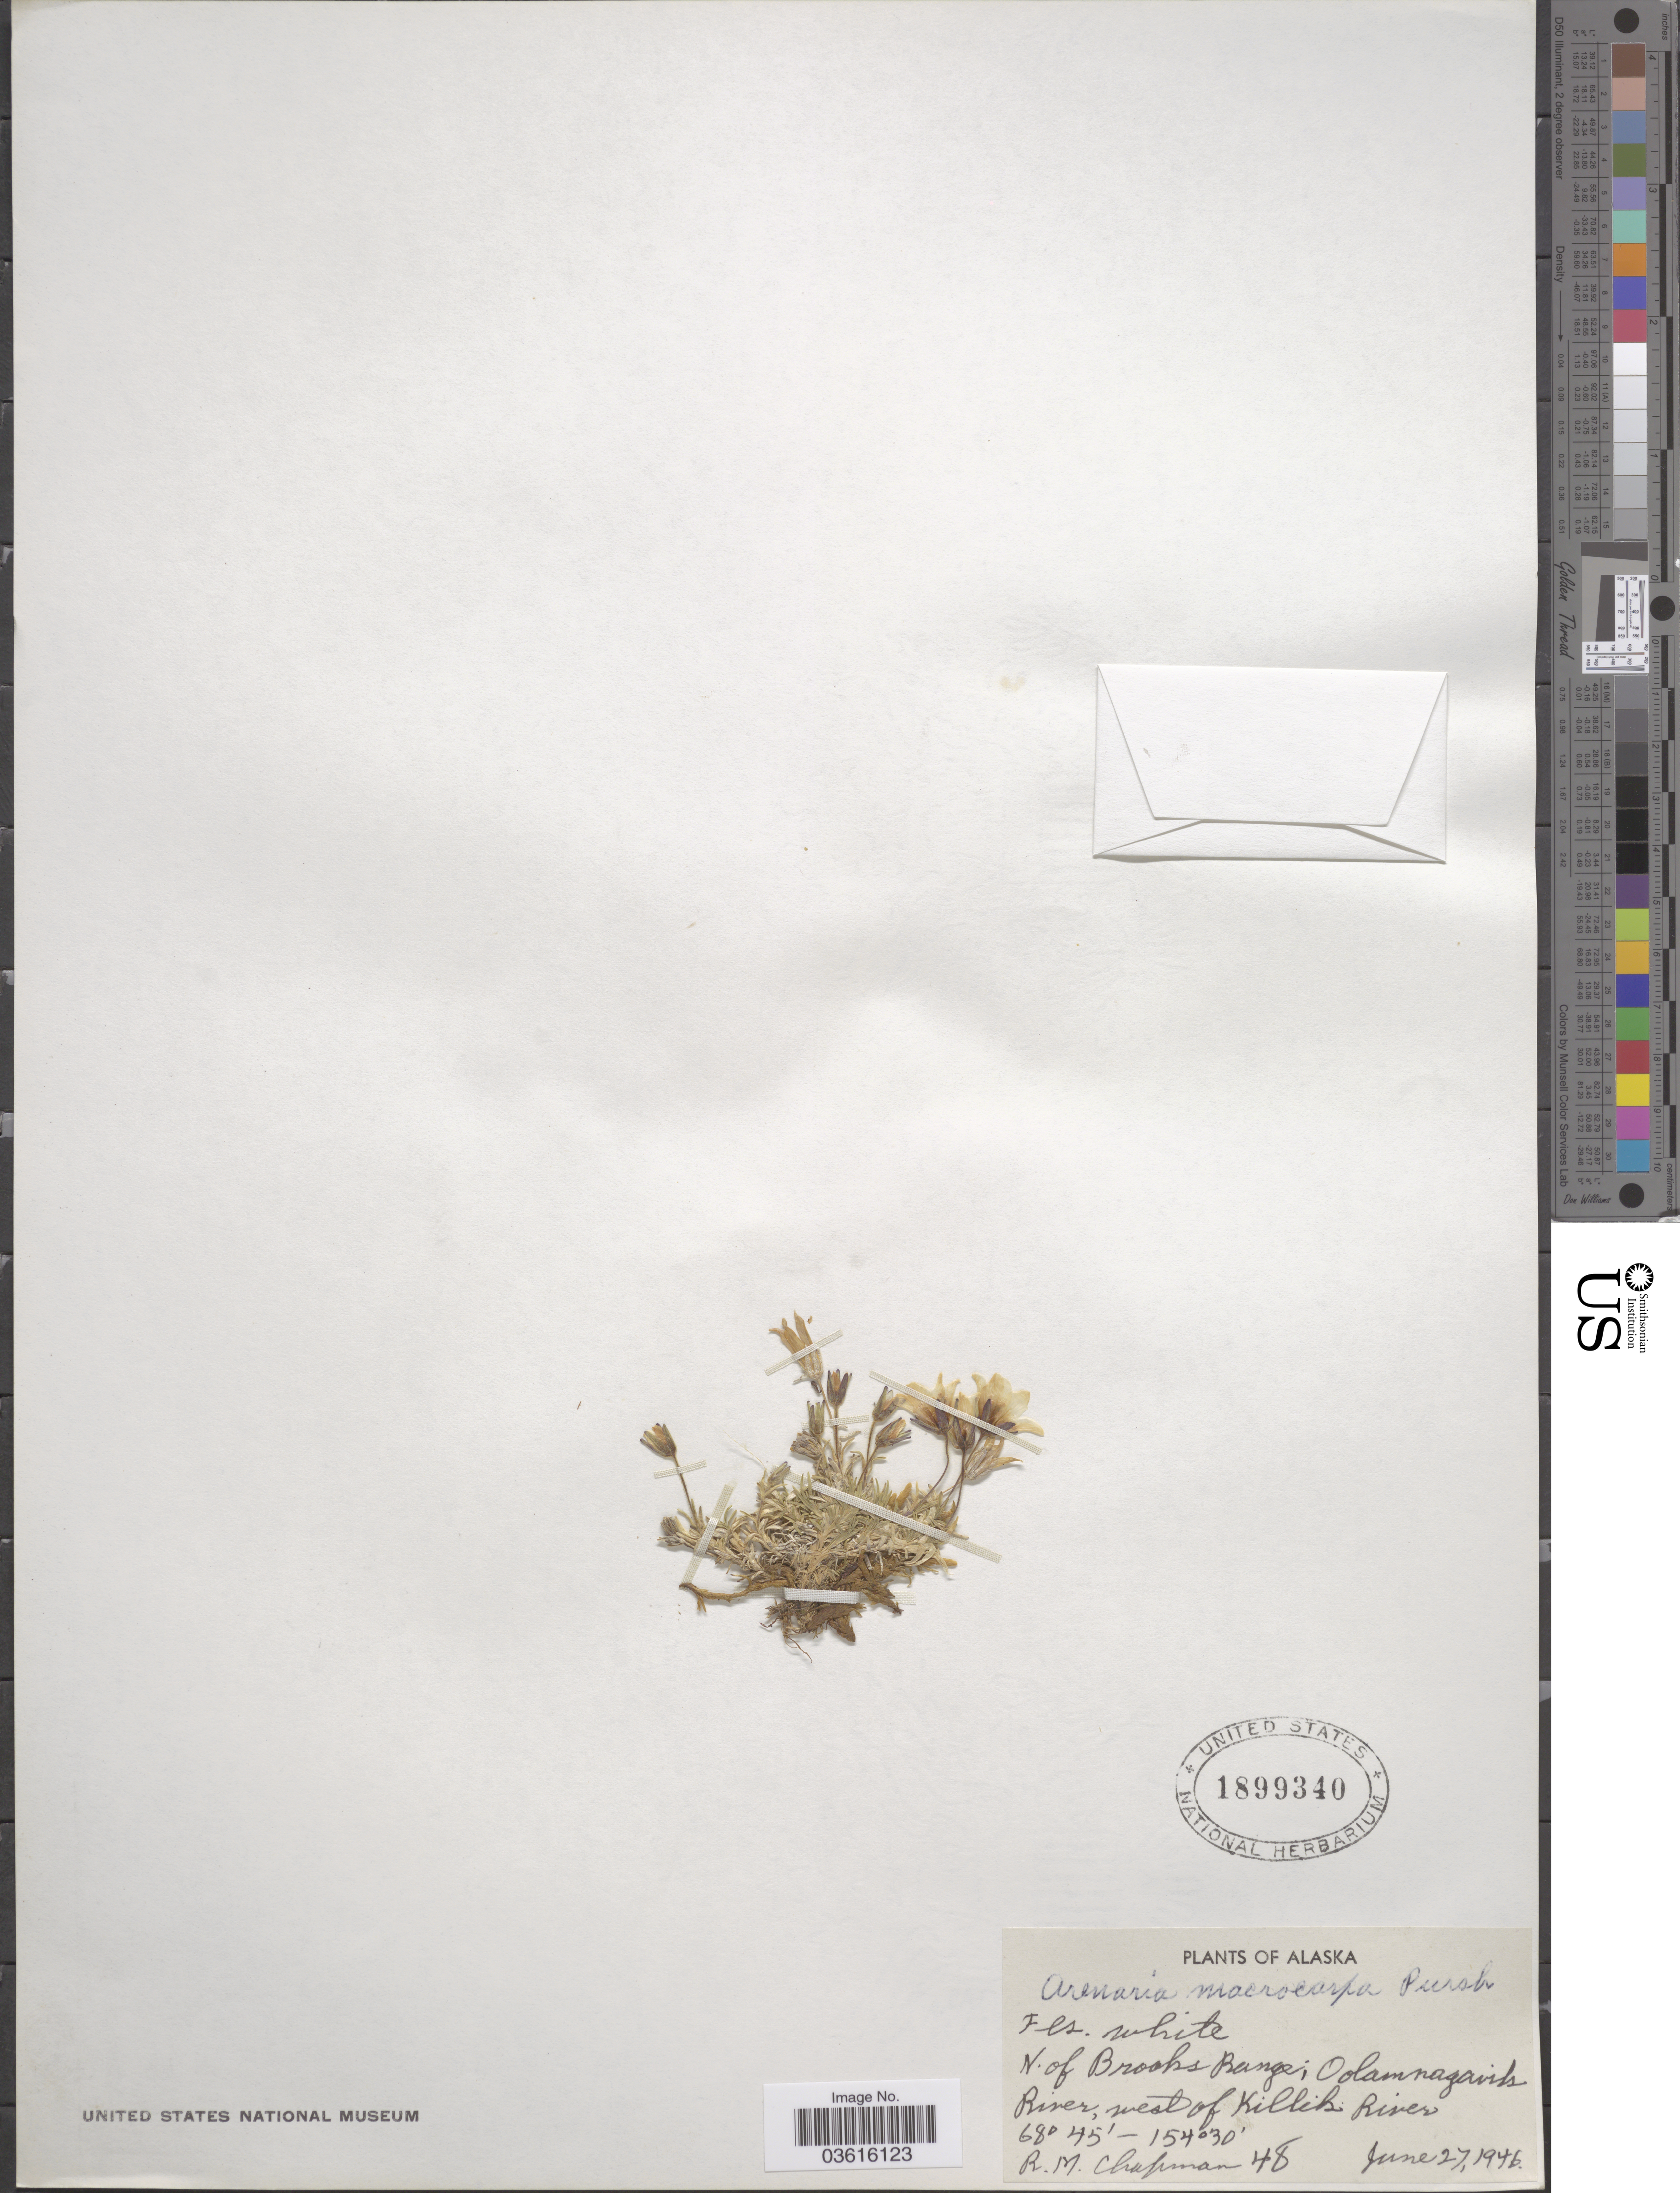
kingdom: Plantae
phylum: Tracheophyta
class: Magnoliopsida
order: Caryophyllales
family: Caryophyllaceae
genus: Pseudocherleria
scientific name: Pseudocherleria macrocarpa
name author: (Pursh) Dillenb. & Kadereit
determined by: U.S. National Herbarium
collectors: R. M. Chapman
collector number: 48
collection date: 1946-06-27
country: United States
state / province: Alaska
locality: N. of Brooks Range; Oolamnagavik River, west of Killik River.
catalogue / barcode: US 1899340